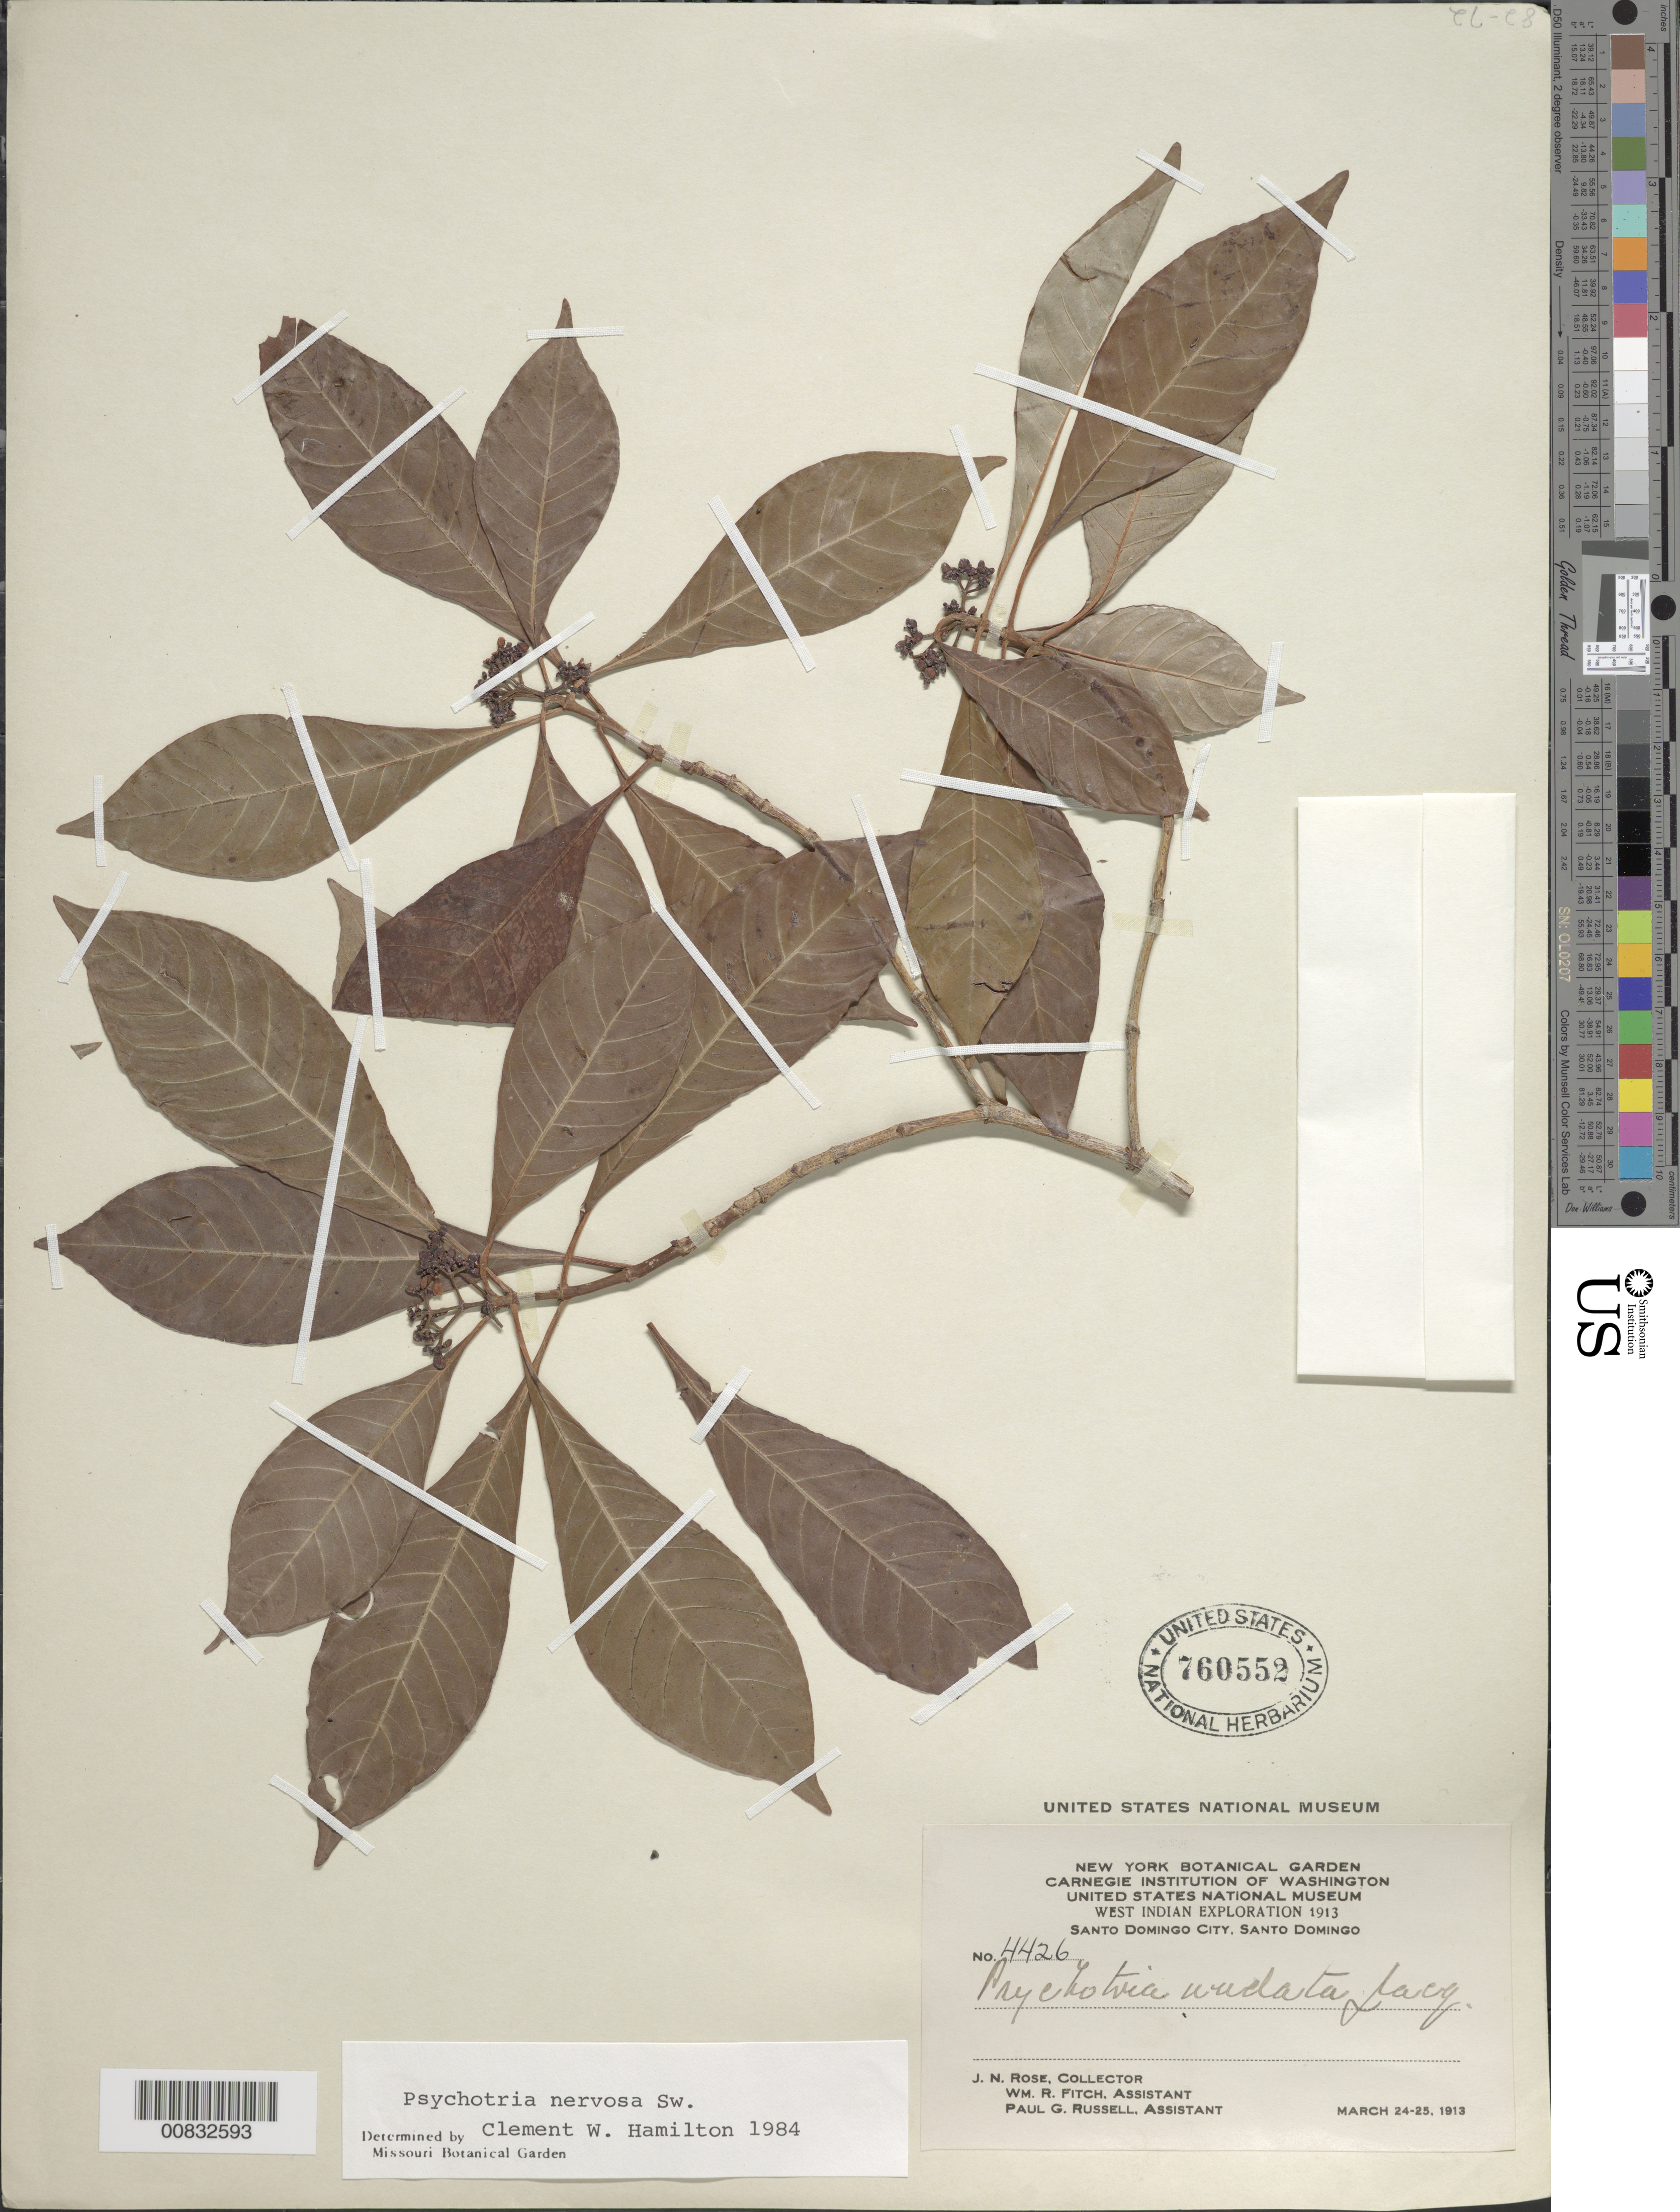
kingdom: Plantae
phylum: Tracheophyta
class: Magnoliopsida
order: Gentianales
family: Rubiaceae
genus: Psychotria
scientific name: Psychotria nervosa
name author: Sw.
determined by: Hamilton, C. W.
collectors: J. N. Rose, W. R. Fitch & P. G. Russell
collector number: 4426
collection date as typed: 24 Mar 1913 to 25 Mar 1913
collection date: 1913-03-24/1913-03-25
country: Dominican Republic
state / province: Distrito Nacional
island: Hispaniola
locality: Santo Domingo City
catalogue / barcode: US 760552